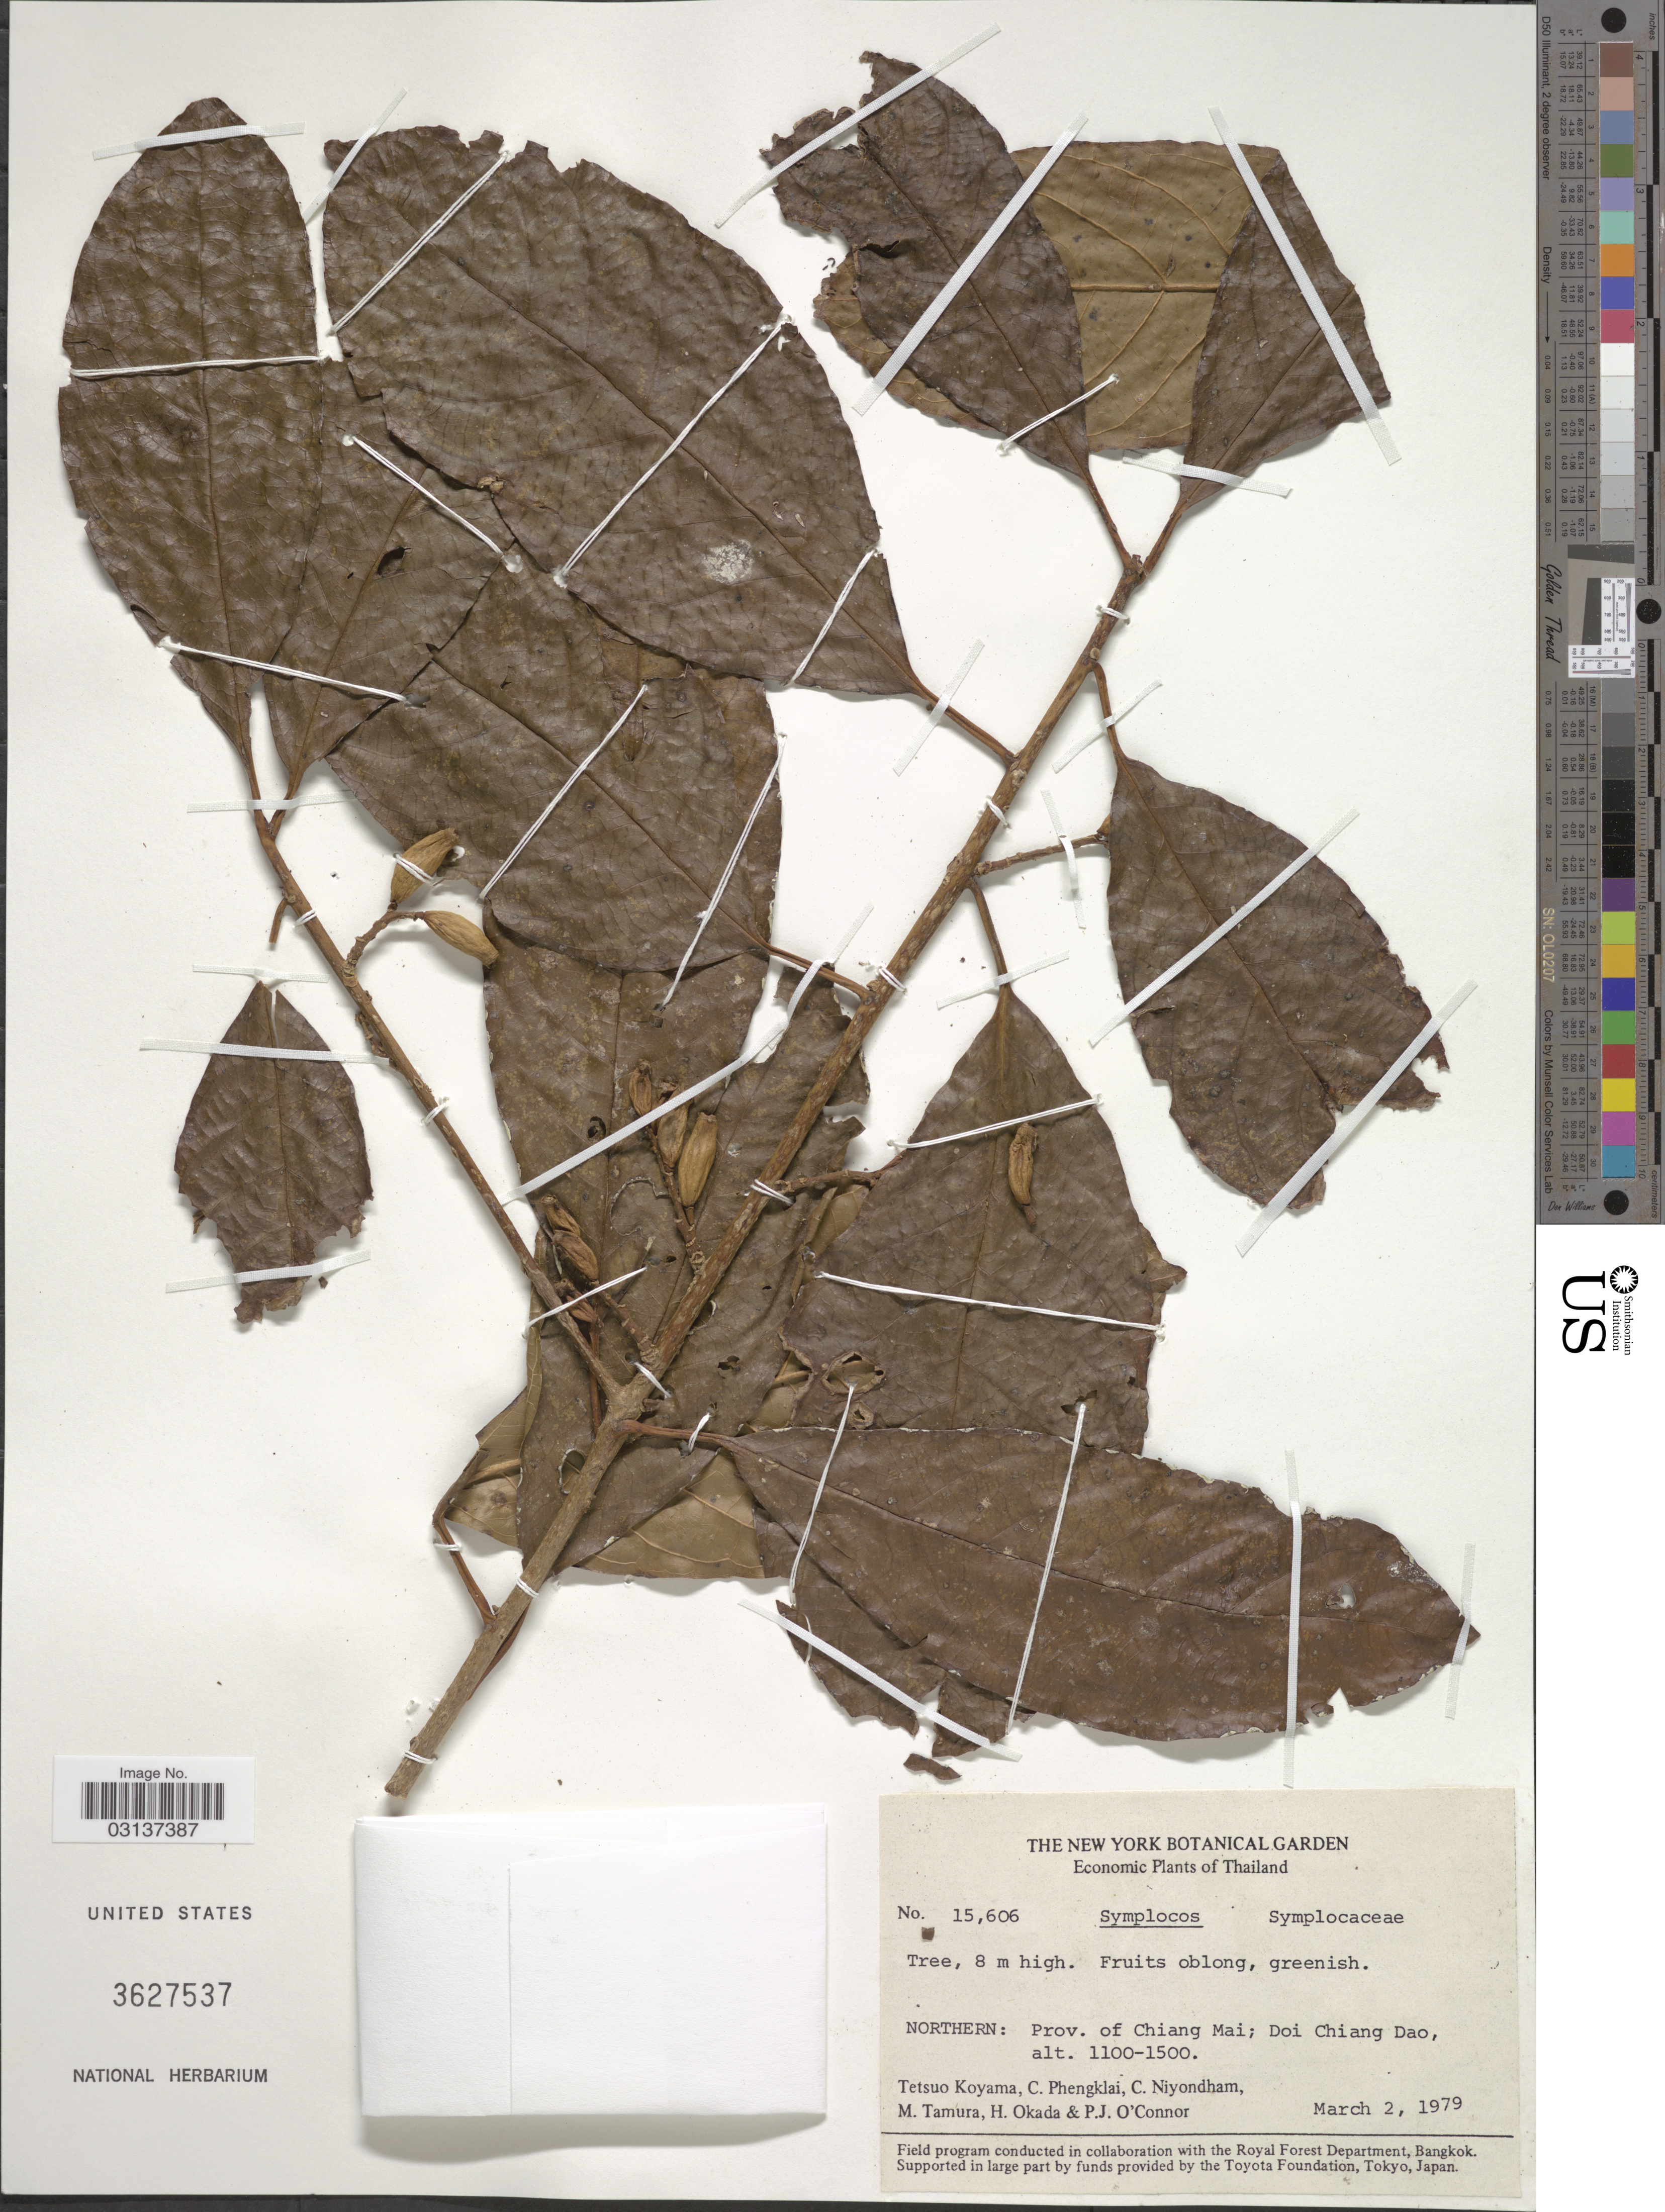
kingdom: Plantae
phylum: Tracheophyta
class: Magnoliopsida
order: Ericales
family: Symplocaceae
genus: Symplocos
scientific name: Symplocos sp.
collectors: T. Koyama, C. Phengklai, C. Niyondham, M. Tamura & et al.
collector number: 15606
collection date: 1979-03-02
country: Thailand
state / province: Chiang Mai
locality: Northern: Prov. of Chiang Mai; Doi Chiang Dao.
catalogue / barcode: US 3627537